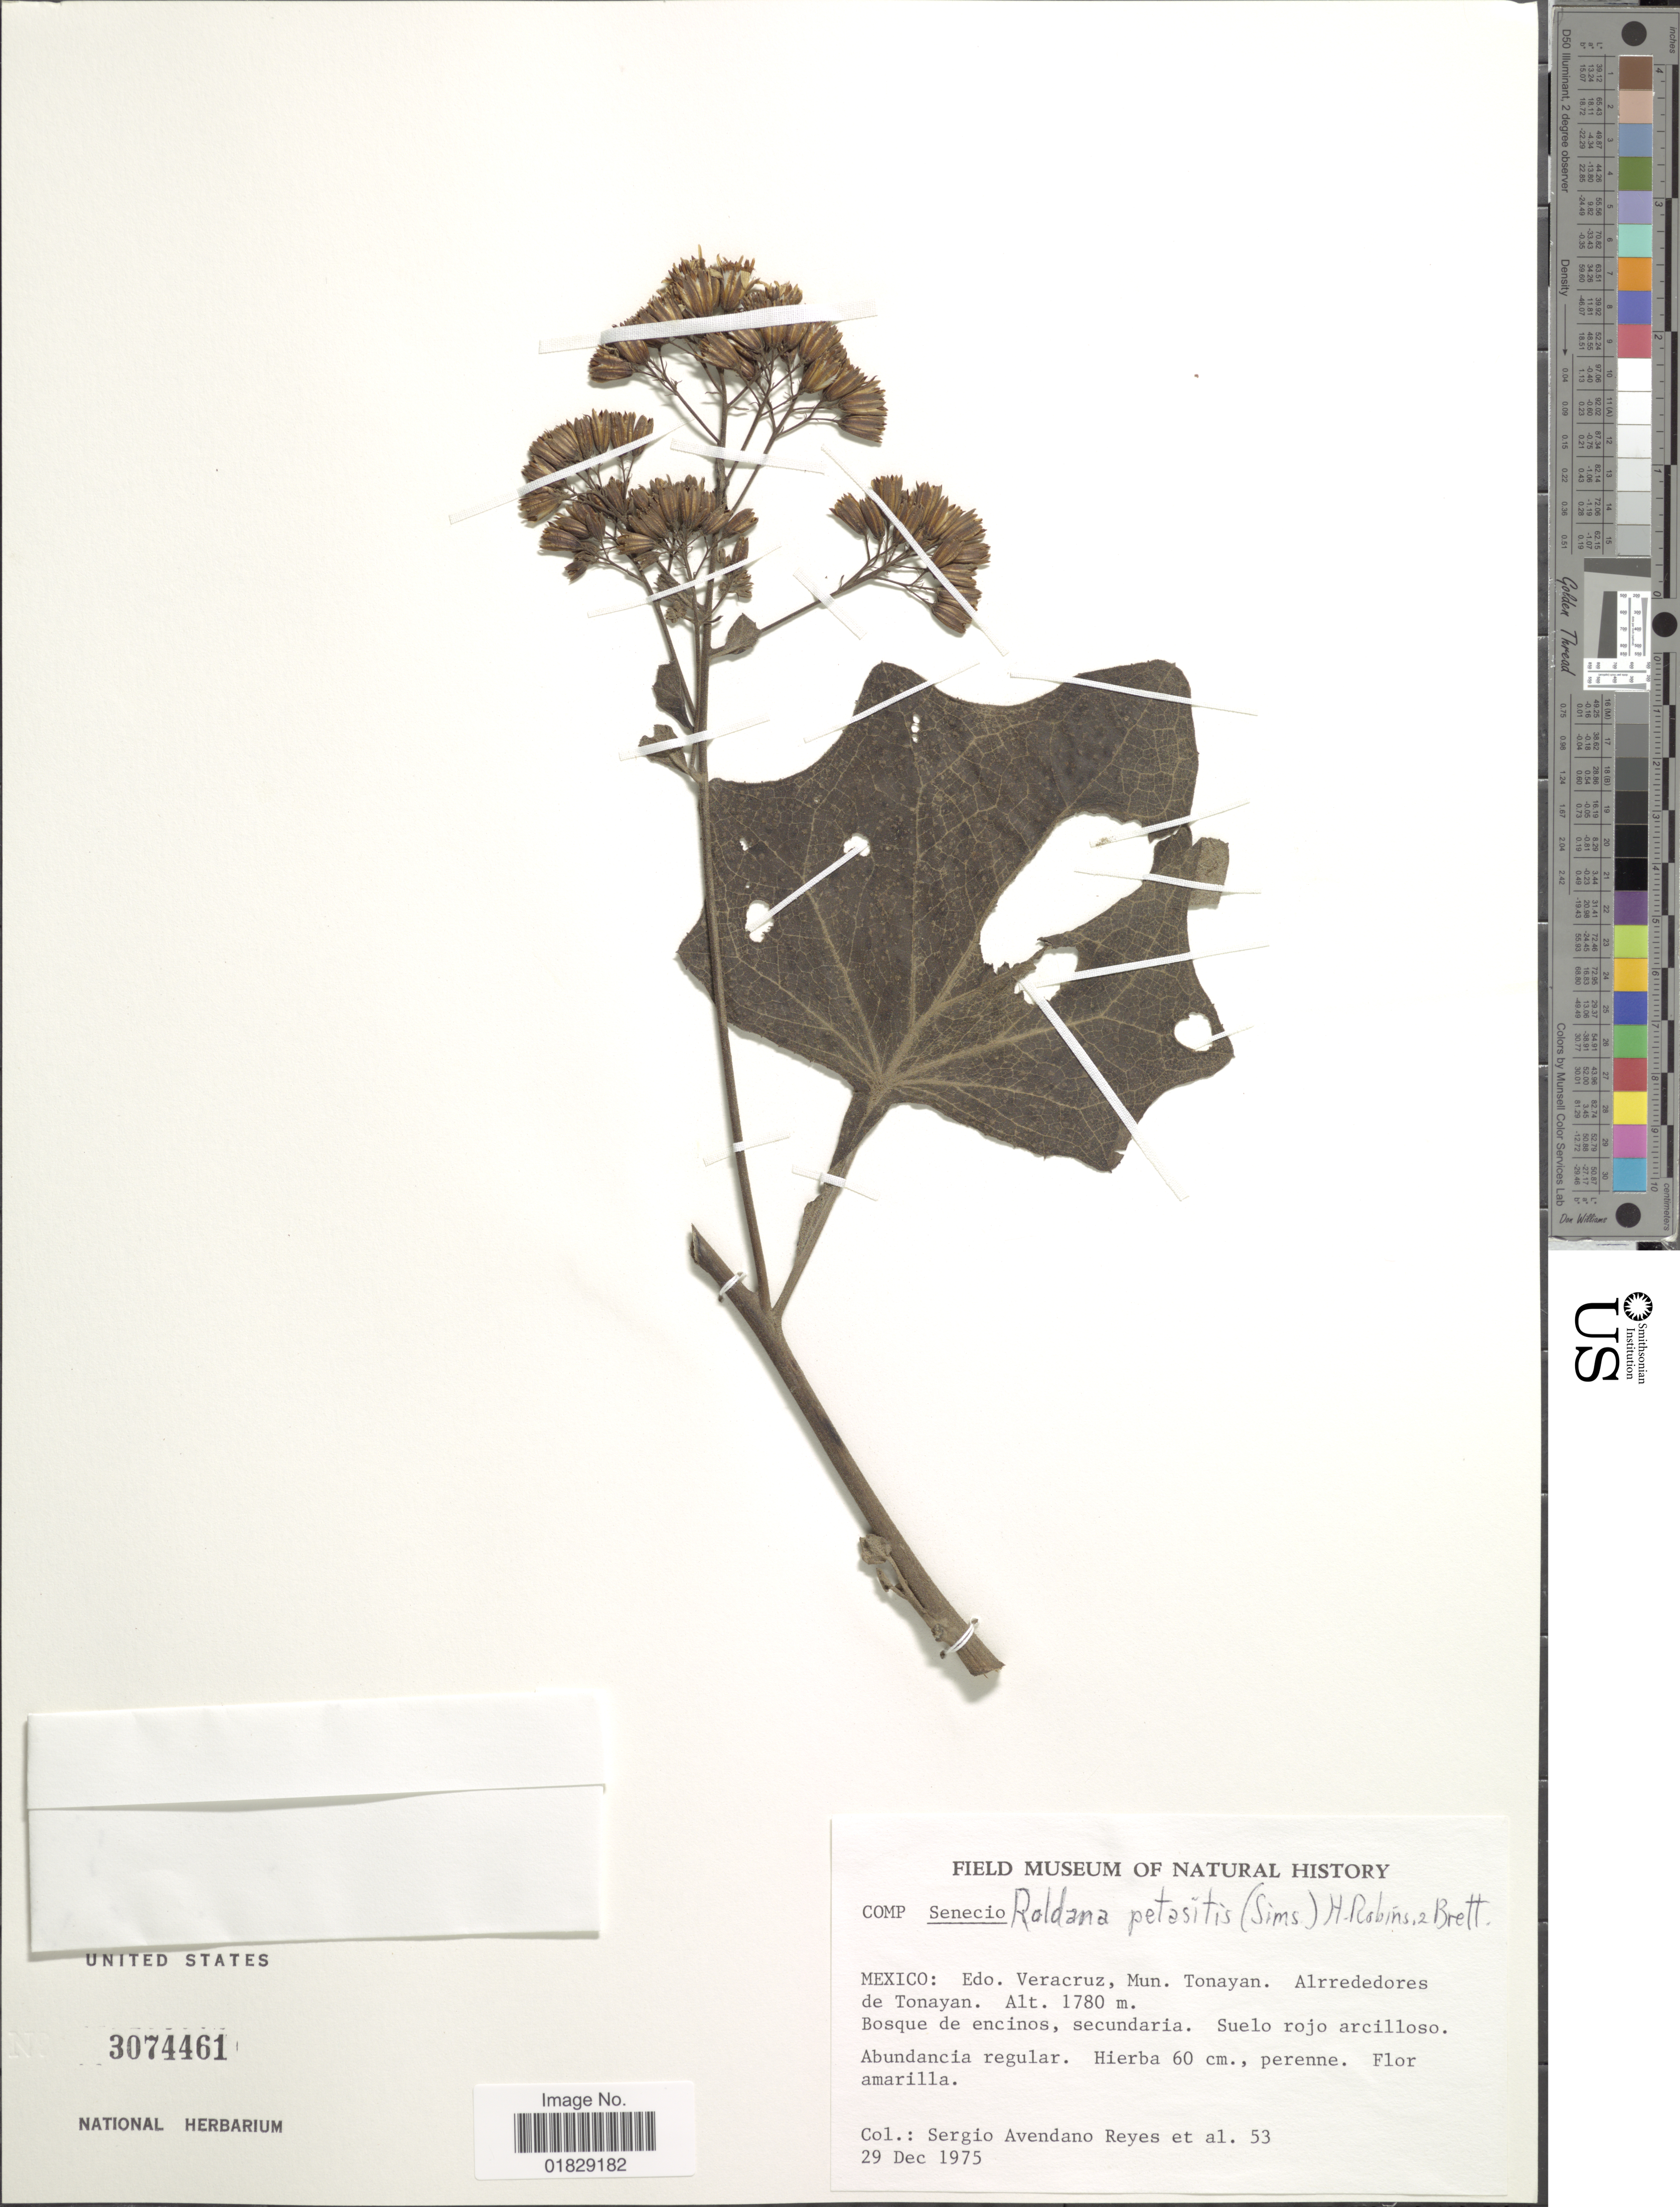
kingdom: Plantae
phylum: Tracheophyta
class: Magnoliopsida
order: Asterales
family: Asteraceae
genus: Roldana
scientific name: Roldana sartorii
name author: (Sch. Bip. ex Hemsl.) H. Rob. & Brettell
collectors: S. Reyes & et al.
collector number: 53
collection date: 1975-12-29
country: Mexico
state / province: Veracruz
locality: Mexico: Edo. Veracruz, Mun. Tonayan. Alrrededores de Tonayan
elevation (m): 1780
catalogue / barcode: US 3074461